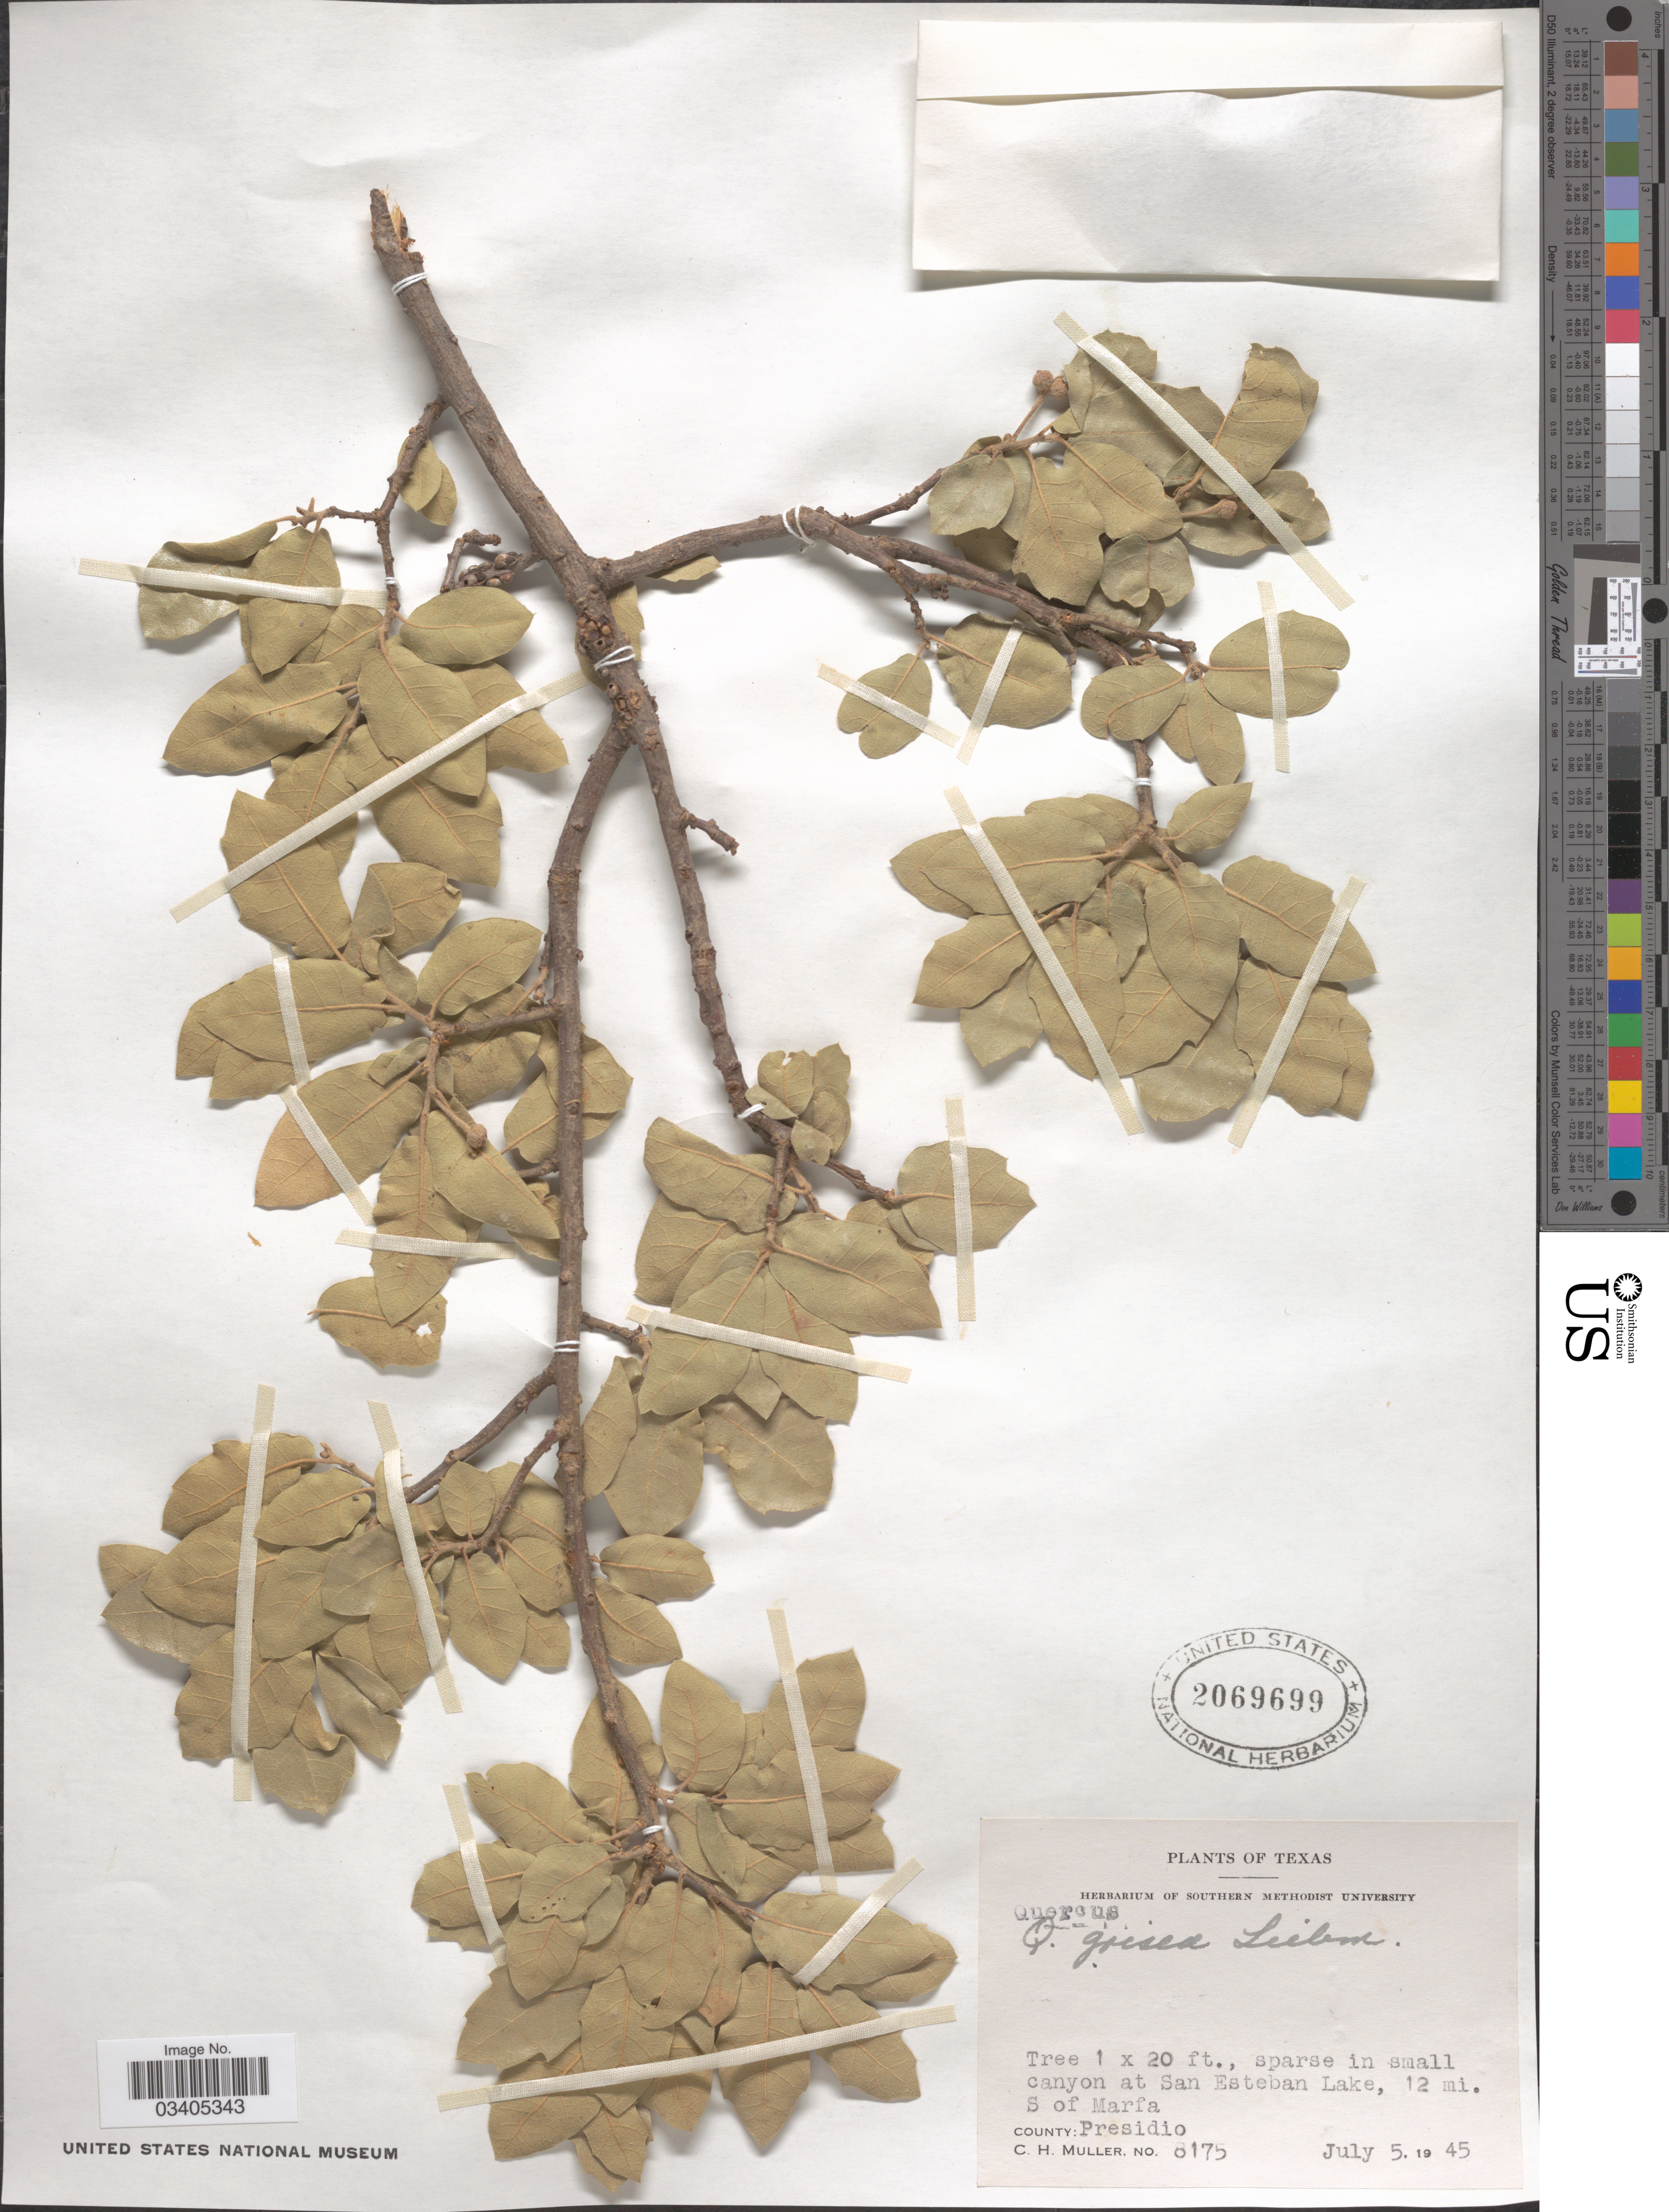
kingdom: Plantae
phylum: Tracheophyta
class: Magnoliopsida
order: Fagales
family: Fagaceae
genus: Quercus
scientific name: Quercus grisea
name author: Liebm.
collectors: C. H. Mueller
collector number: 8175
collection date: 1945-07-05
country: United States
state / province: Texas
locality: Sparse in small canyon at San Esteban Lake, 12 mi. S of Marfa. County: Presidio.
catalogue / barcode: US 2069699